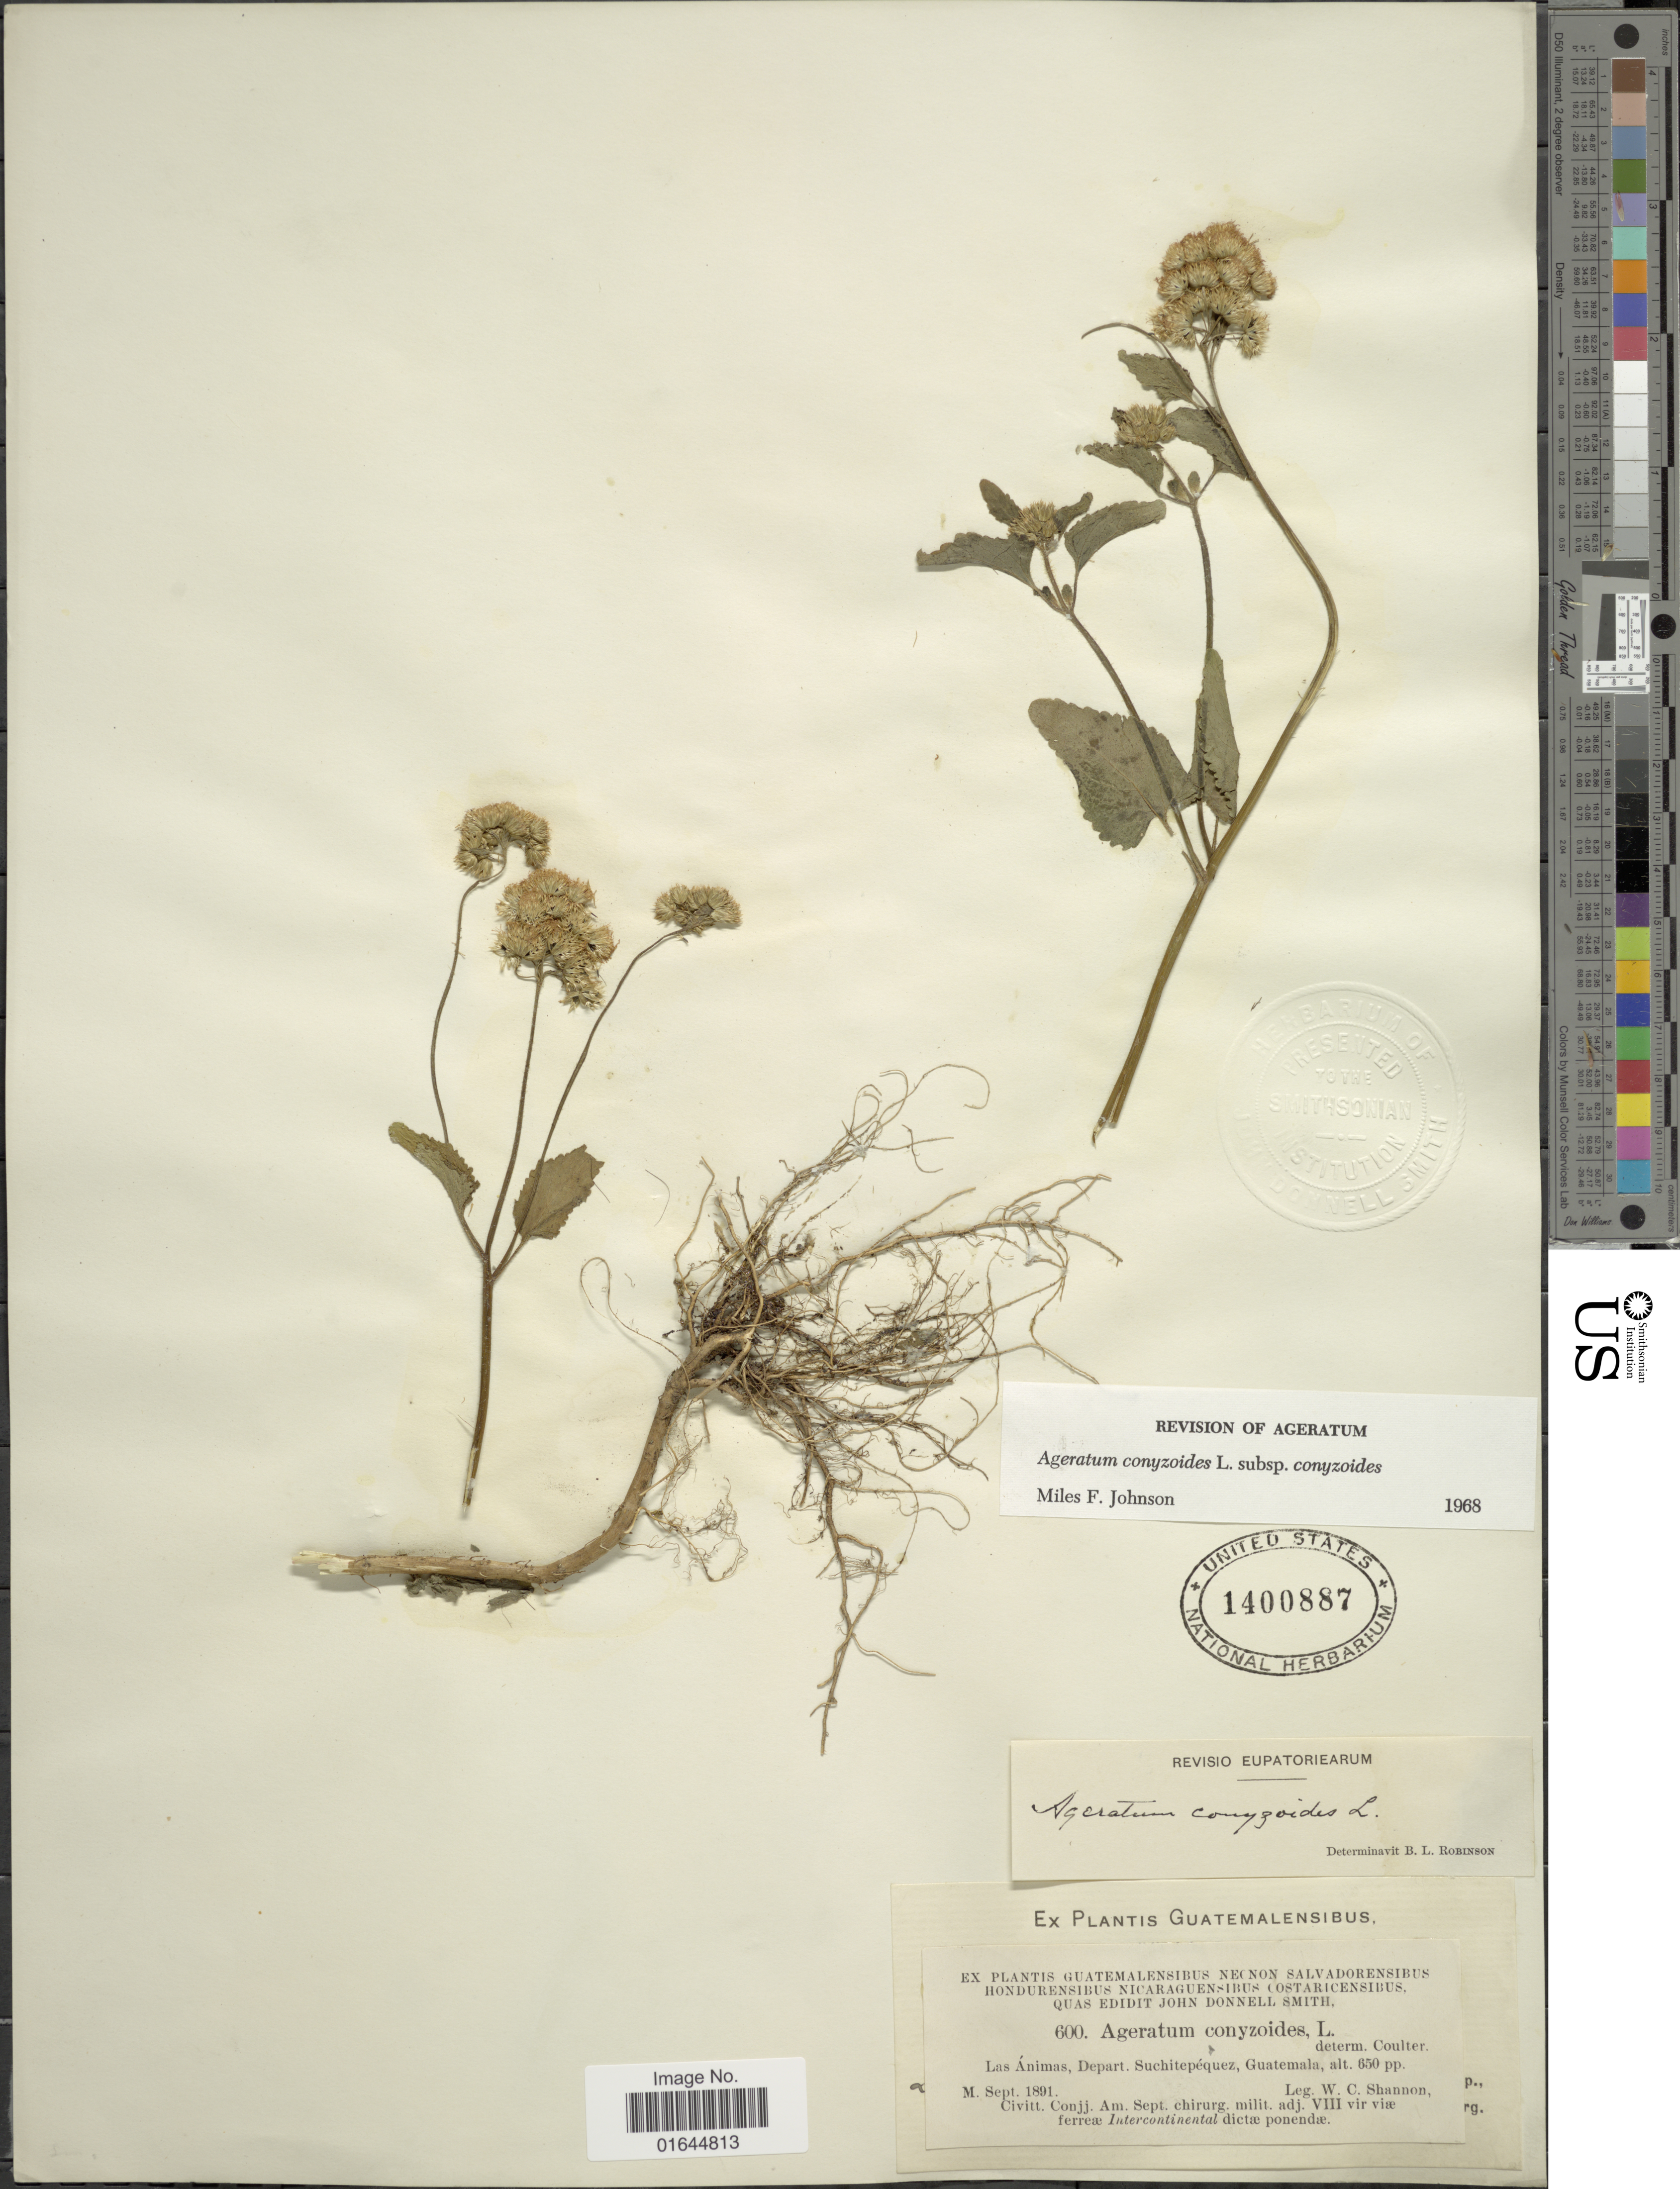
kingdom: Plantae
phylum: Tracheophyta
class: Magnoliopsida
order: Asterales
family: Asteraceae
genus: Ageratum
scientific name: Ageratum houstonianum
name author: Mill.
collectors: W. C. Shannon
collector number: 600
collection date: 1891-09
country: Guatemala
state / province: Suchitepéquez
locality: Guatemala, Las Animas, Depart. Suchitepéquez.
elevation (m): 198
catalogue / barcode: US 1400887